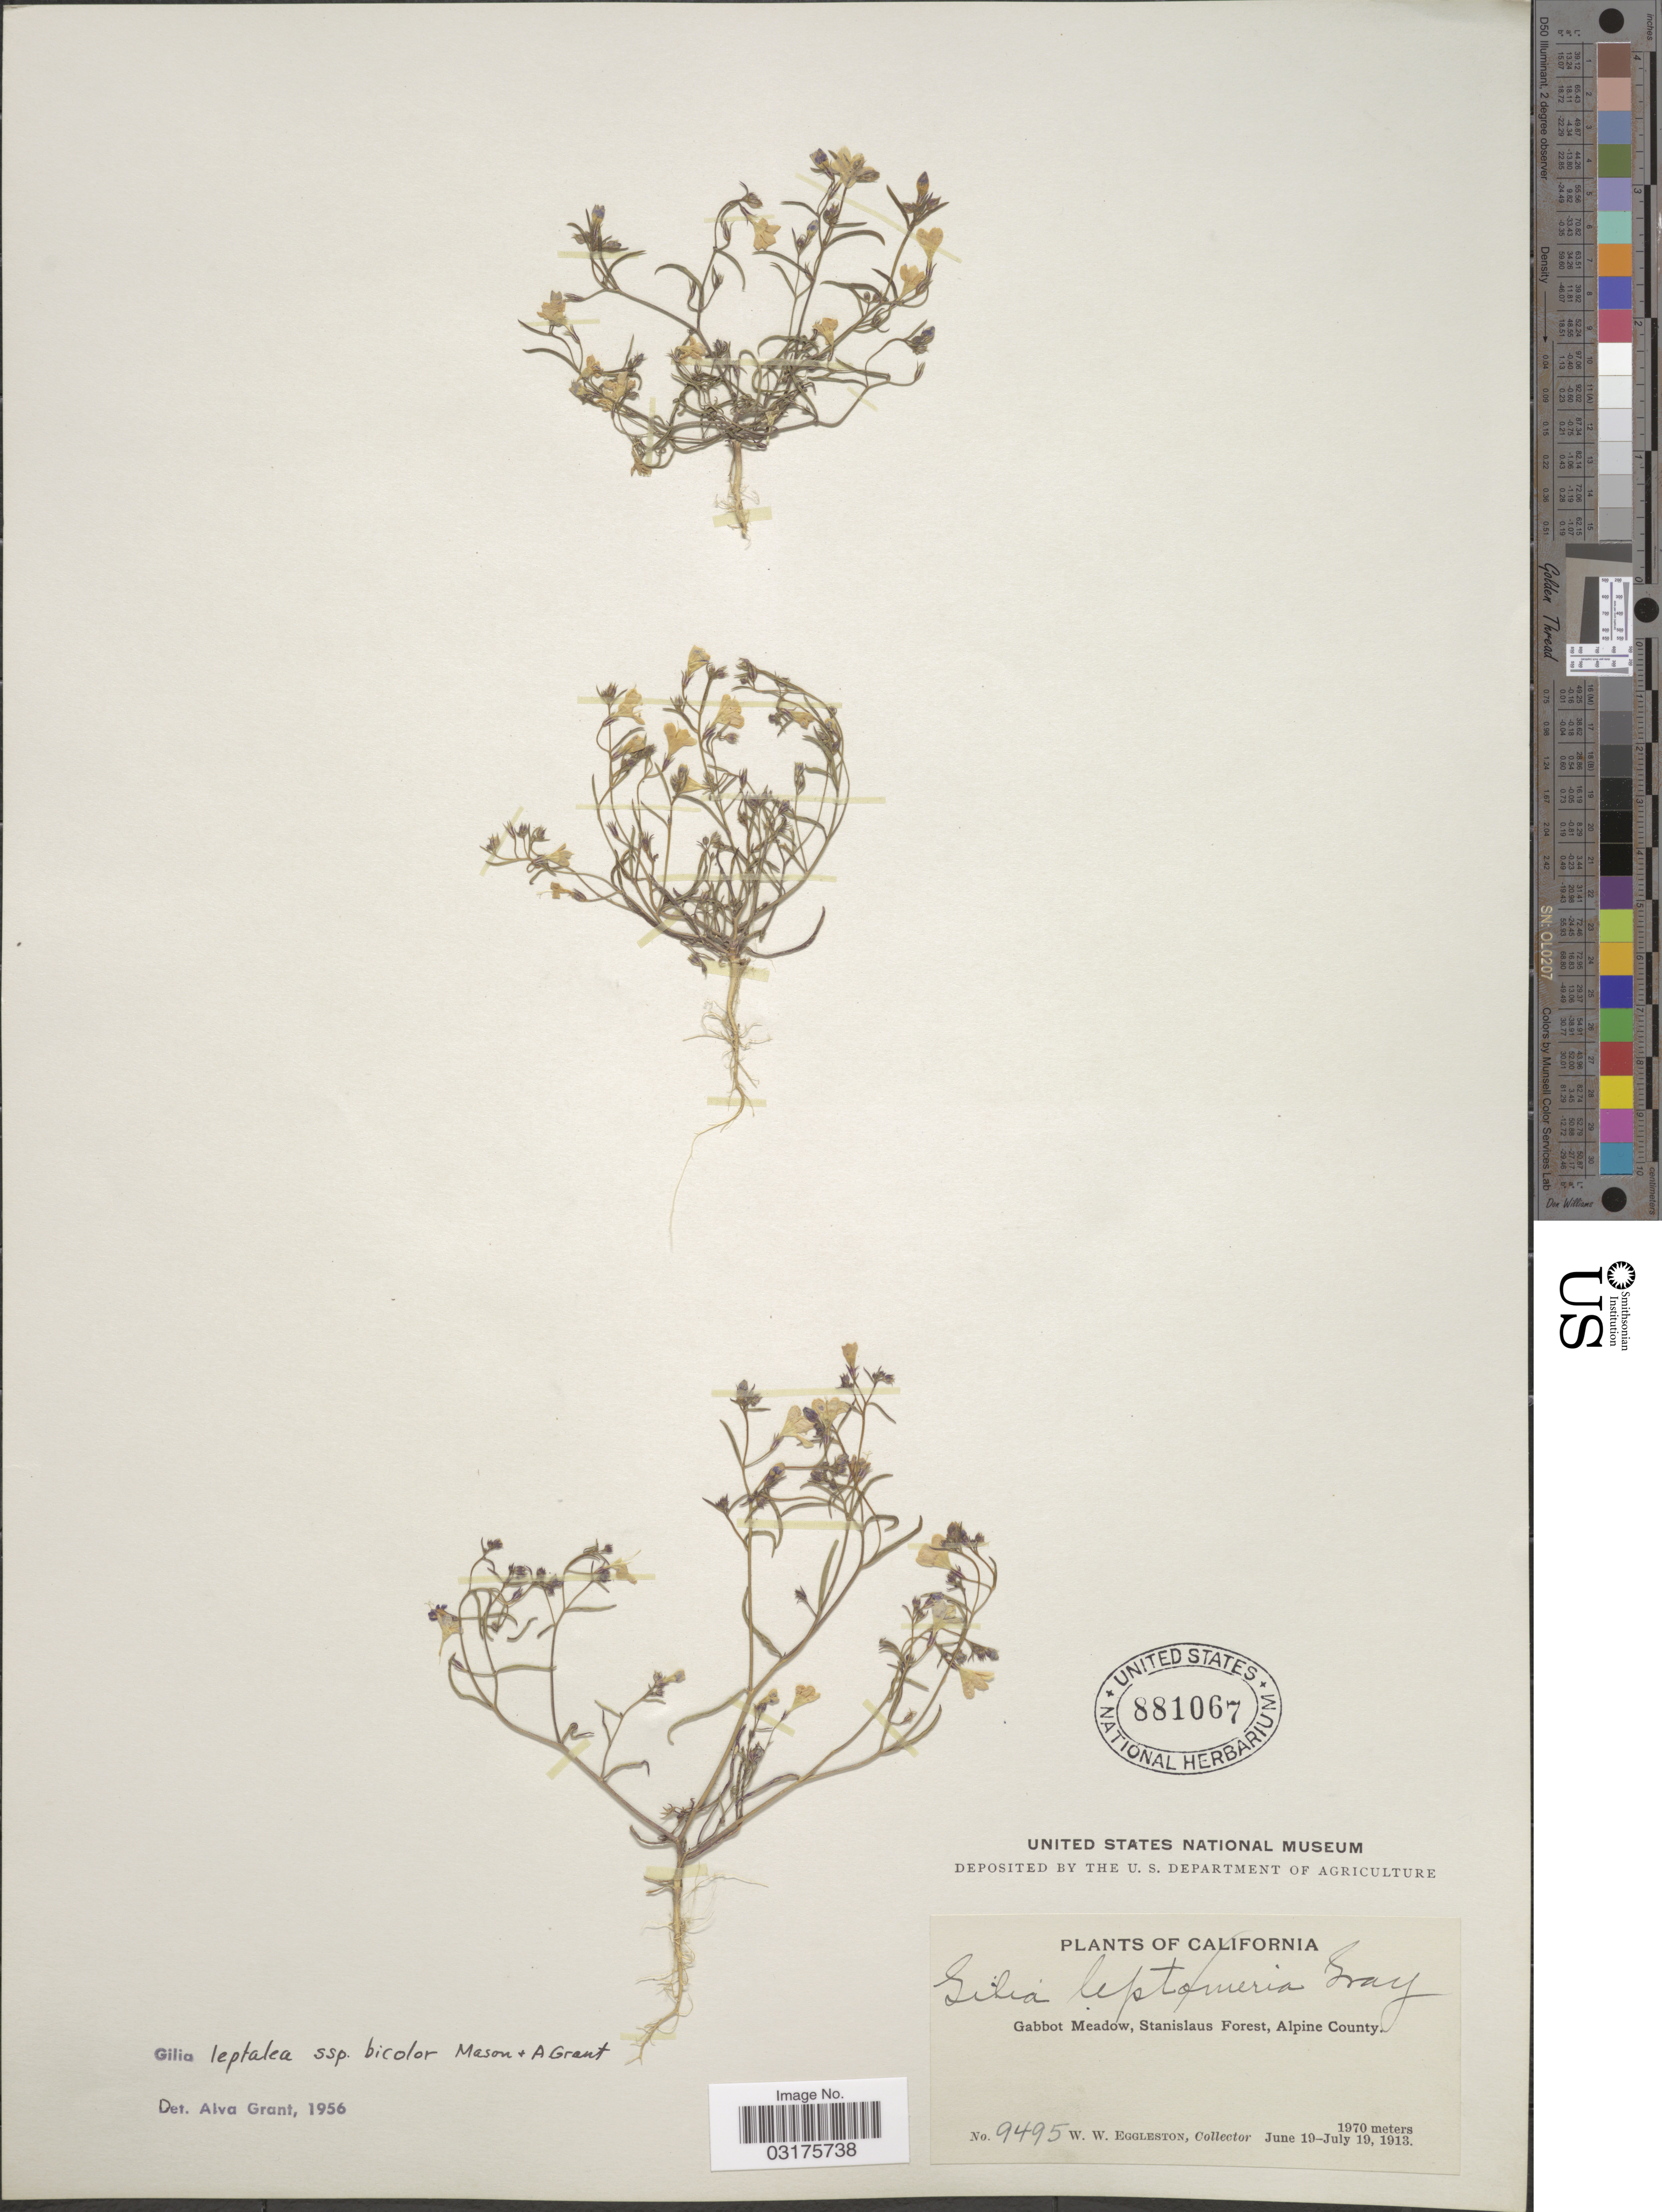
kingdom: Plantae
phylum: Tracheophyta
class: Magnoliopsida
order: Ericales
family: Polemoniaceae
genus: Navarretia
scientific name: Navarretia leptalea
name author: (A. Gray) L.A. Johnson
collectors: W. W. Eggleston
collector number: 9495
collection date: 1913-06-19/1913-07-19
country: United States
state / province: California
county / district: Alpine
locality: Gabbot Meadow, Stanislaus Forest, Alpine County.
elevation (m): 1970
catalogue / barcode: US 881067